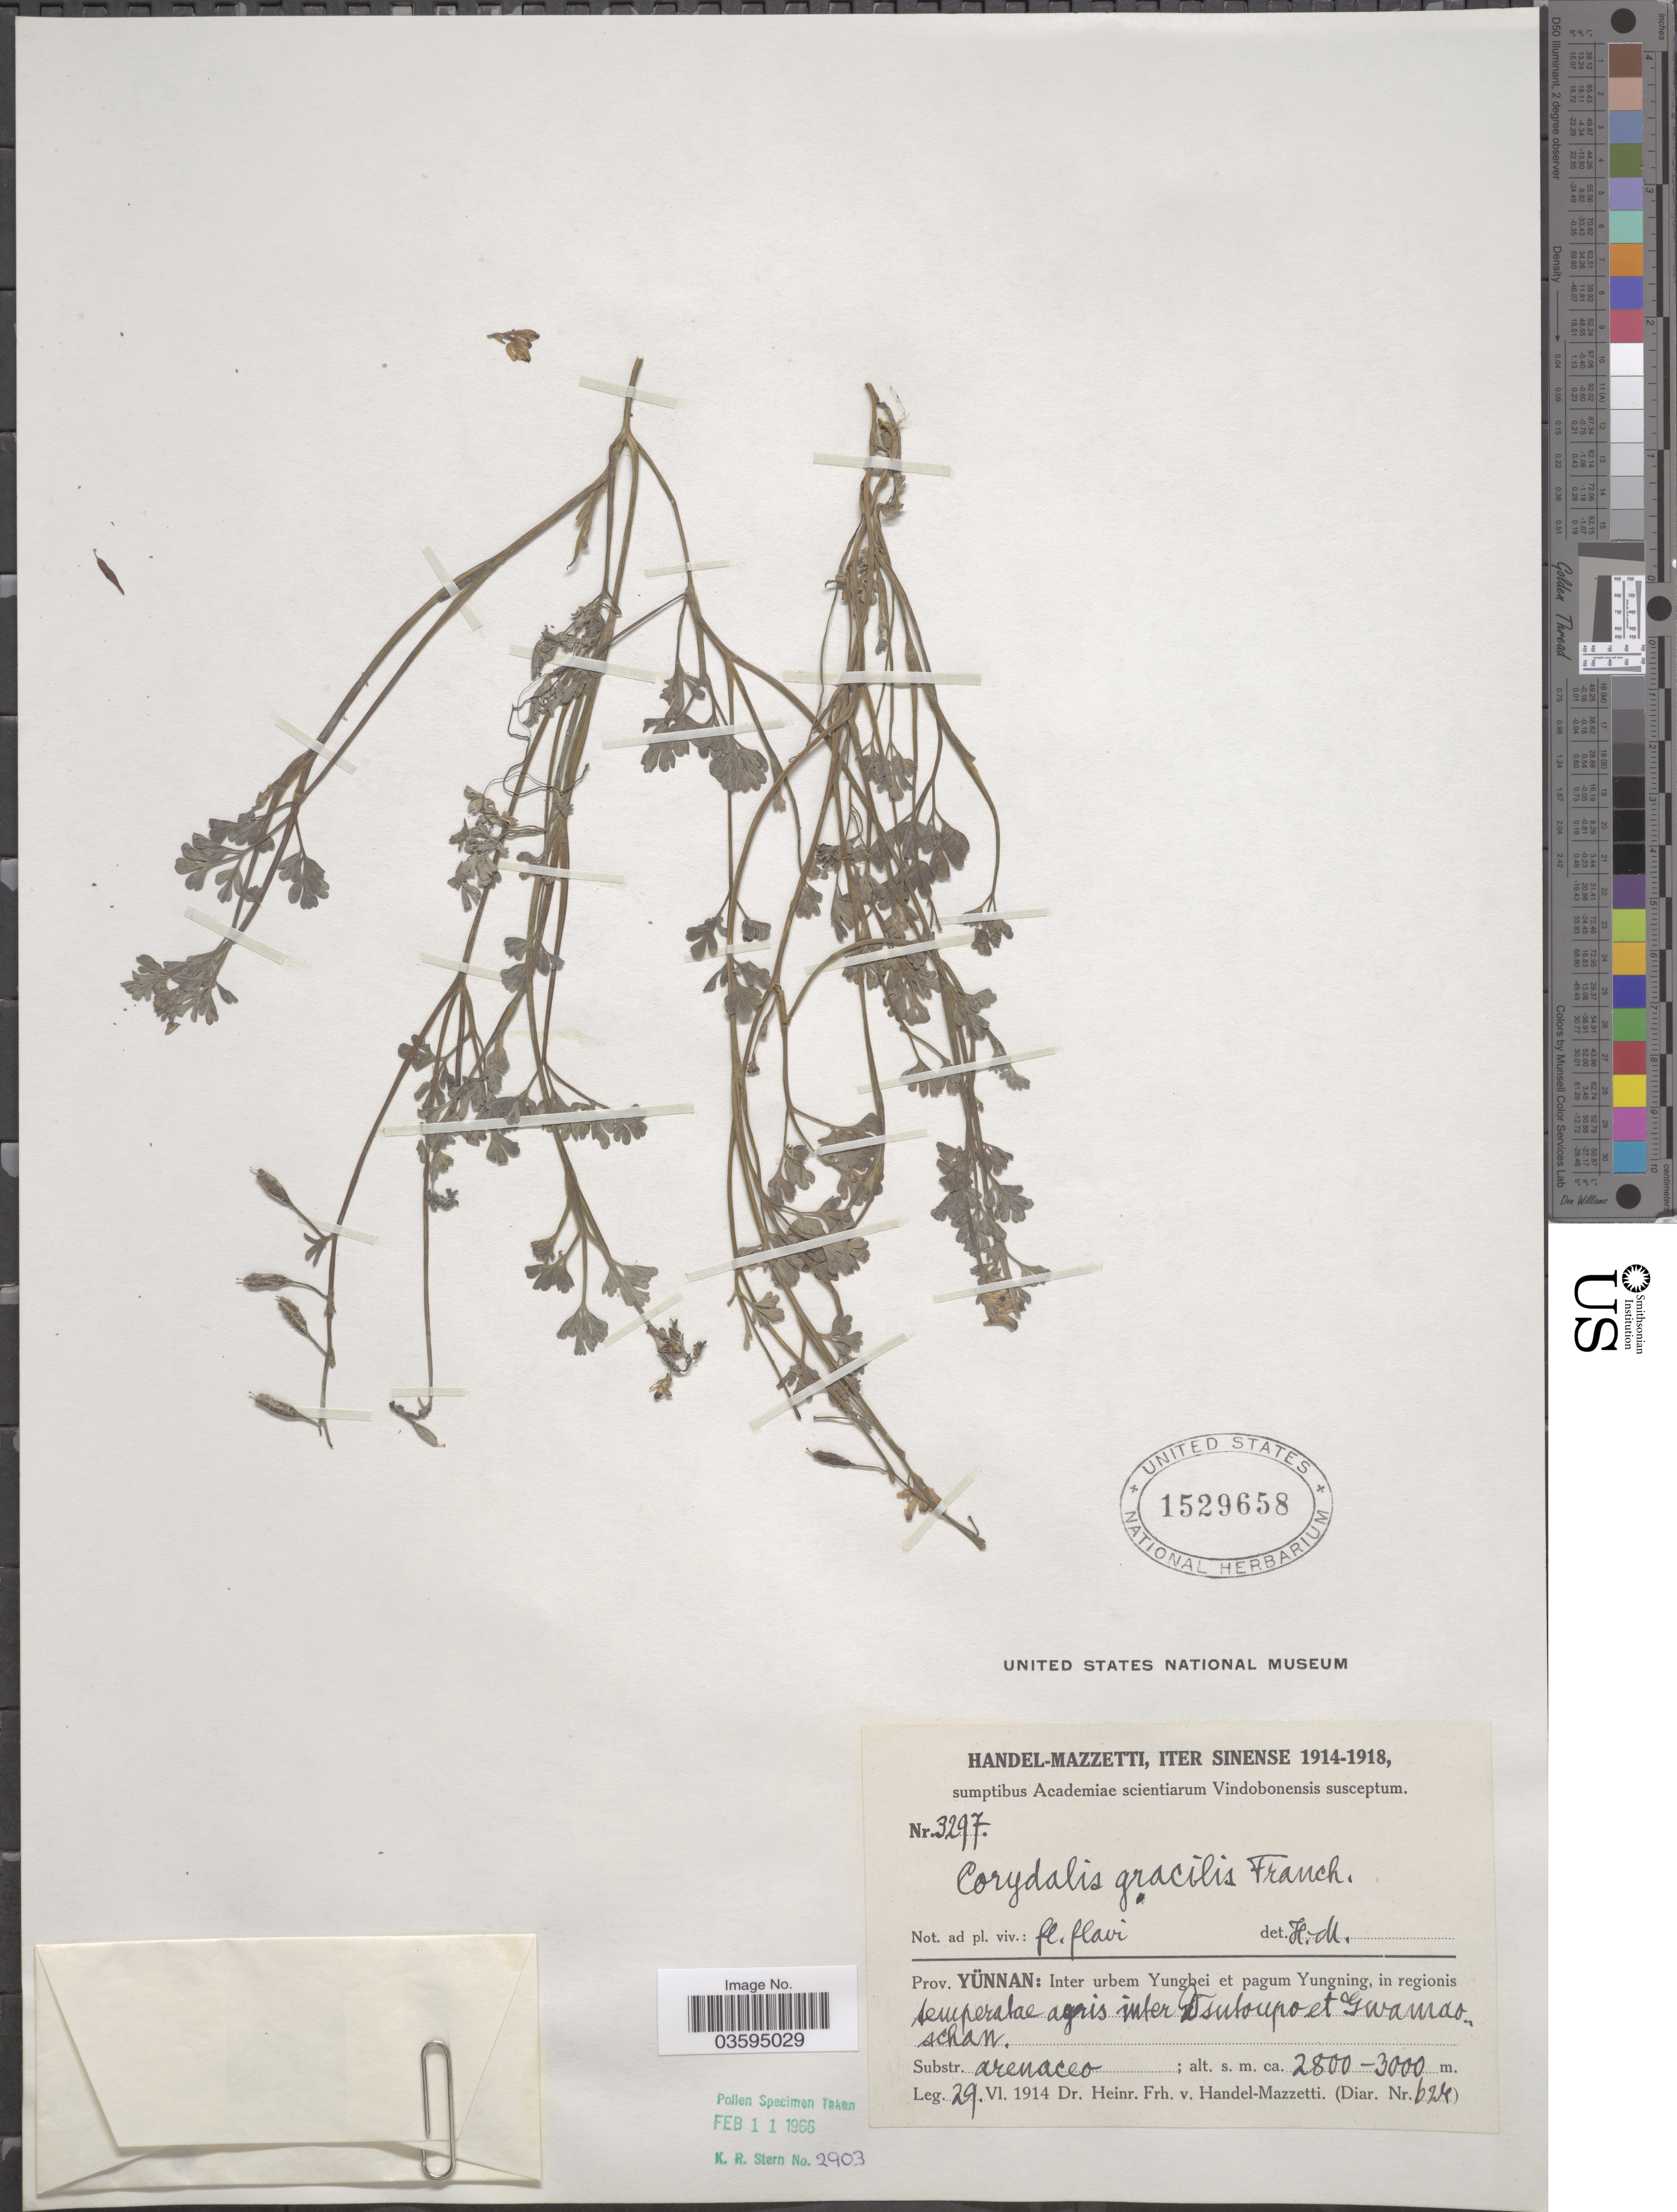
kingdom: Plantae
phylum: Tracheophyta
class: Magnoliopsida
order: Ranunculales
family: Papaveraceae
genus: Corydalis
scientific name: Corydalis gracilis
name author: Ledeb.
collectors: H. Handel-Mazzetti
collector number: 3297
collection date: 1914-06-29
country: China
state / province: Yunnan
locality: Sinense. Prov. Yünnan: INter urbem Yungbei et pagum Yungning, in regionis temperatae agris inter Dsutoupo [interpreted] et Gwamao-schan [interpreted].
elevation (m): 2800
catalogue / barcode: US 1529658